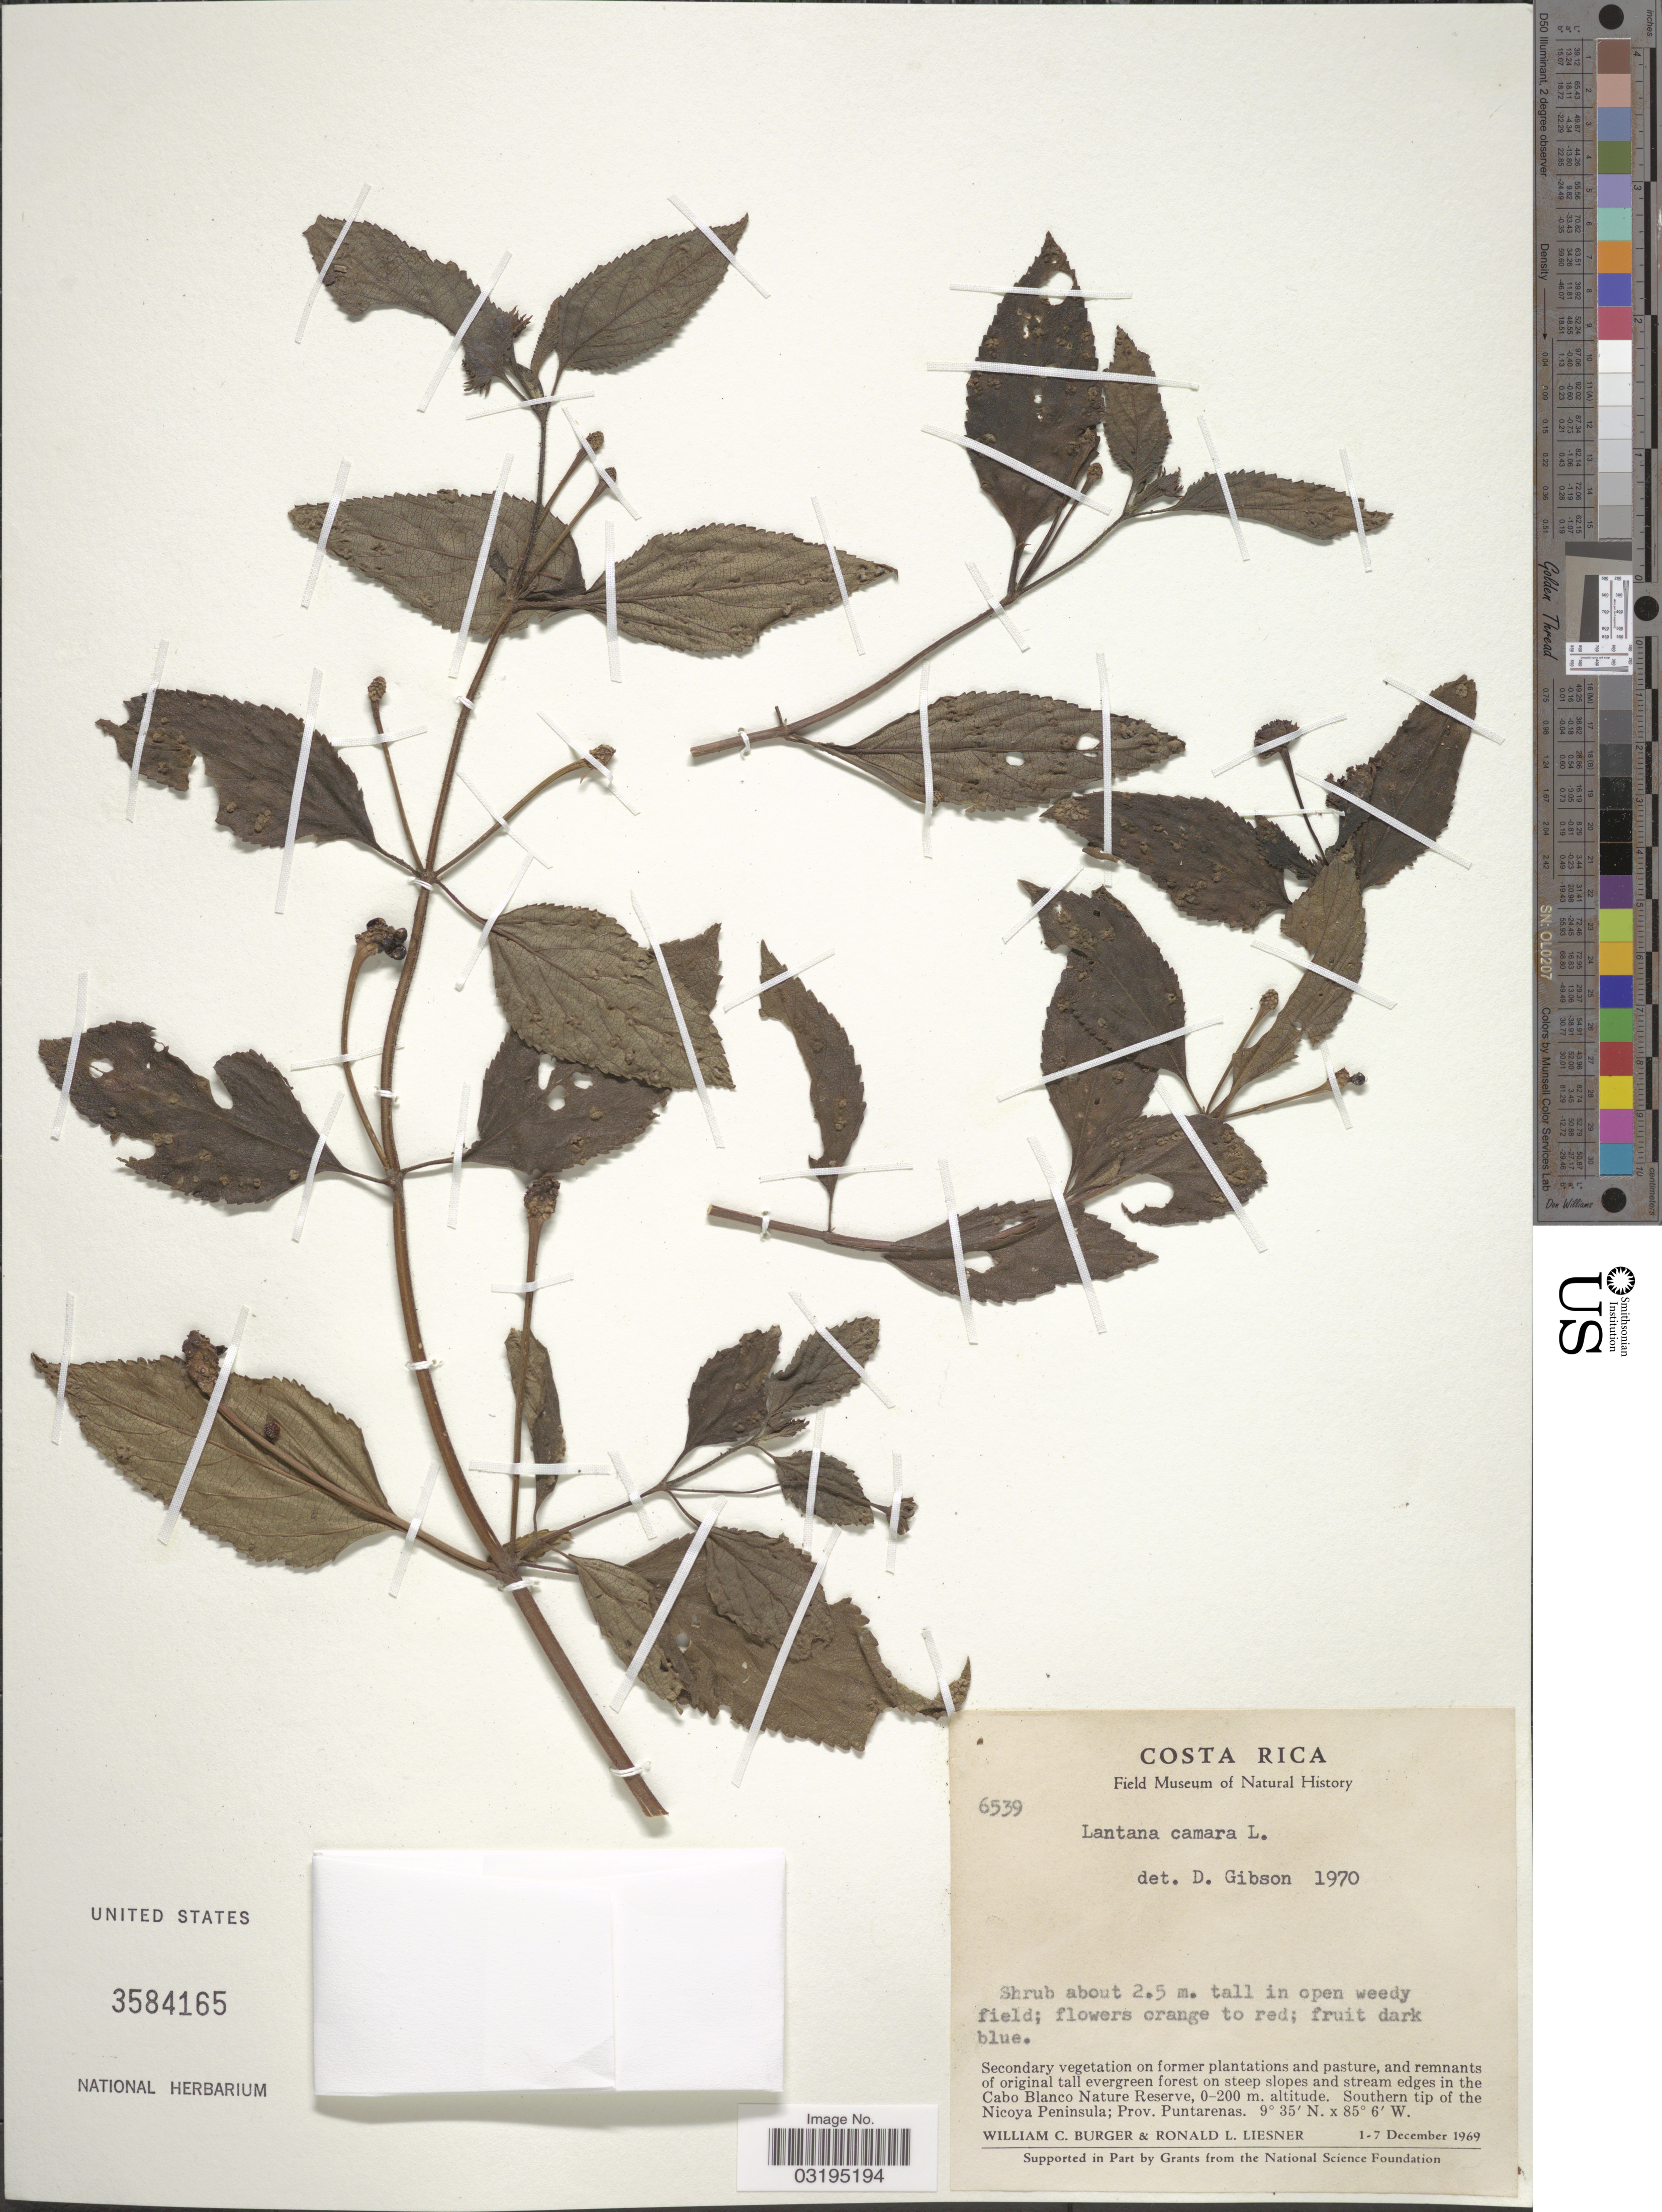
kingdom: Plantae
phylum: Tracheophyta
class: Magnoliopsida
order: Lamiales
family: Verbenaceae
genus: Lantana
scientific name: Lantana camara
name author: L.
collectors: W. Burger & R. L. Liesner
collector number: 6539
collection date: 1969-12-01/1969-12-07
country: Costa Rica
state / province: Puntarenas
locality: On steep slopes and stream edges in the Cabo Blanco Nature Reserve. Southern tip of the Nicoya Peninsula; Prov. Puntarenas.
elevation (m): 0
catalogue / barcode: US 3584165